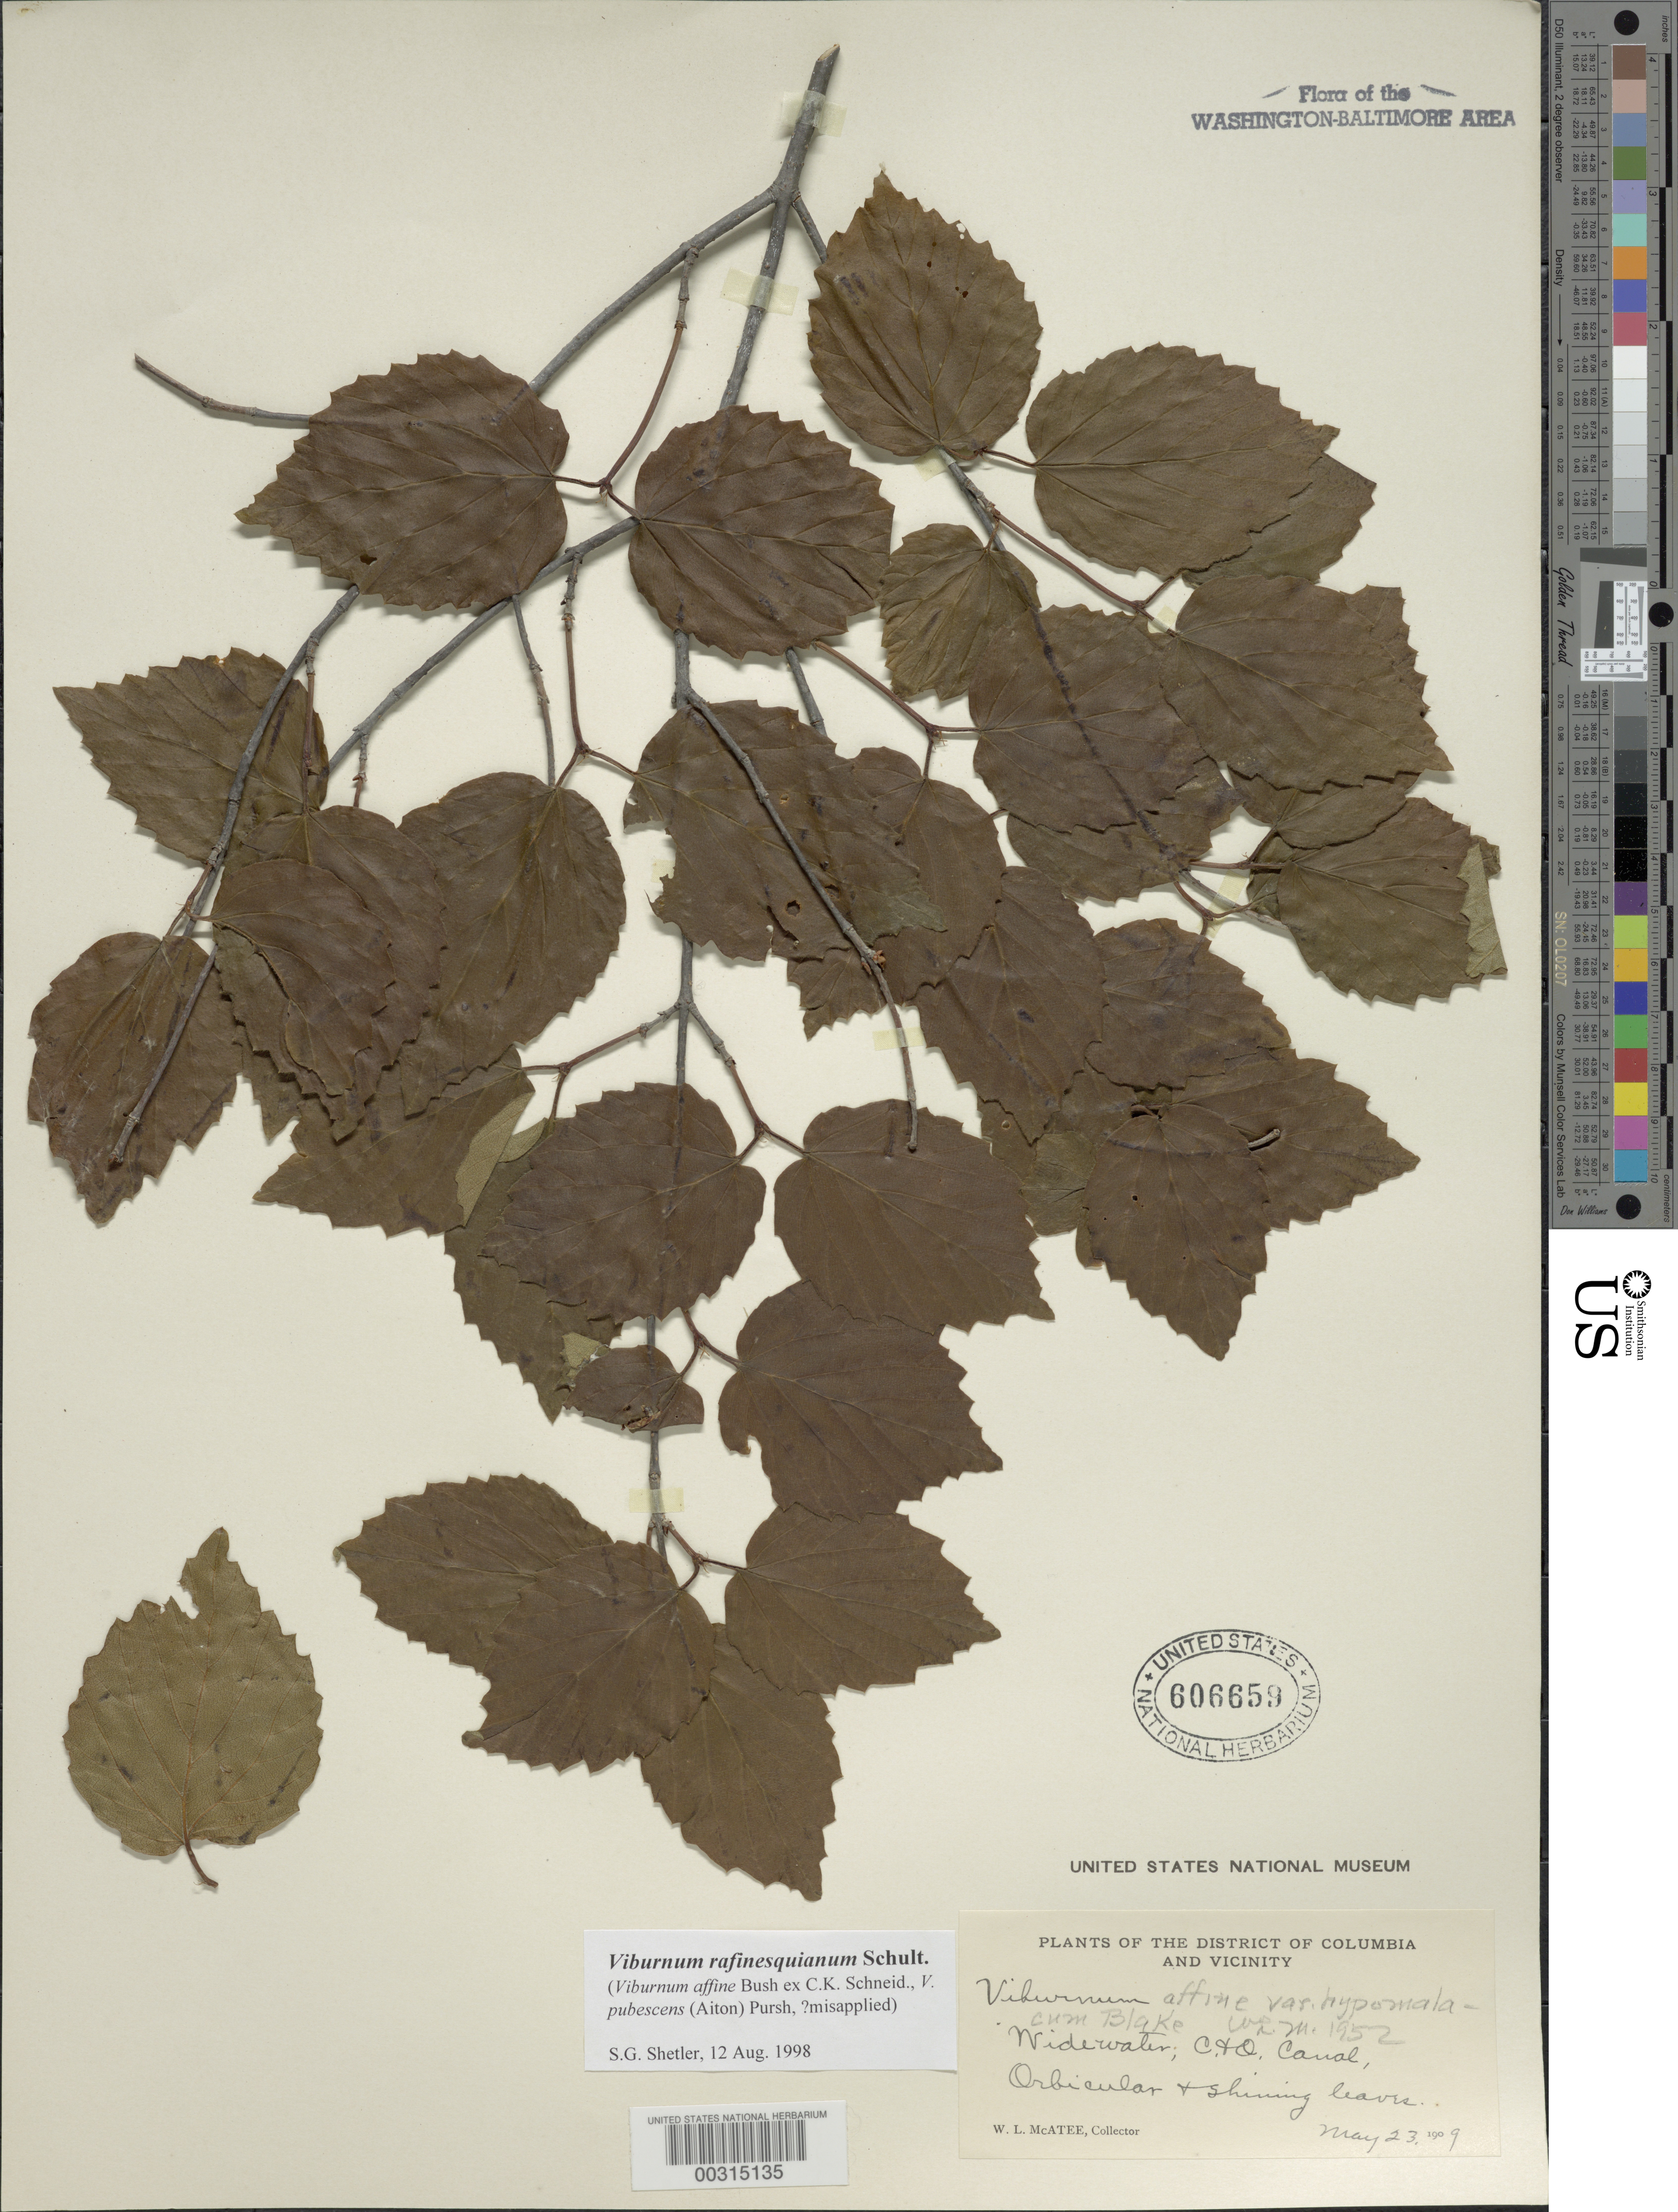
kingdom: Plantae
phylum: Tracheophyta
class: Magnoliopsida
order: Dipsacales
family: Viburnaceae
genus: Viburnum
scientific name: Viburnum rafinesqueanum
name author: Schult.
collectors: W. McAtee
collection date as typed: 23 May 1909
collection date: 1909-05-23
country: United States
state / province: Maryland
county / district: Montgomery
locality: Widewater, C. & O. Canal C. & O. Canal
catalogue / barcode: US 606659